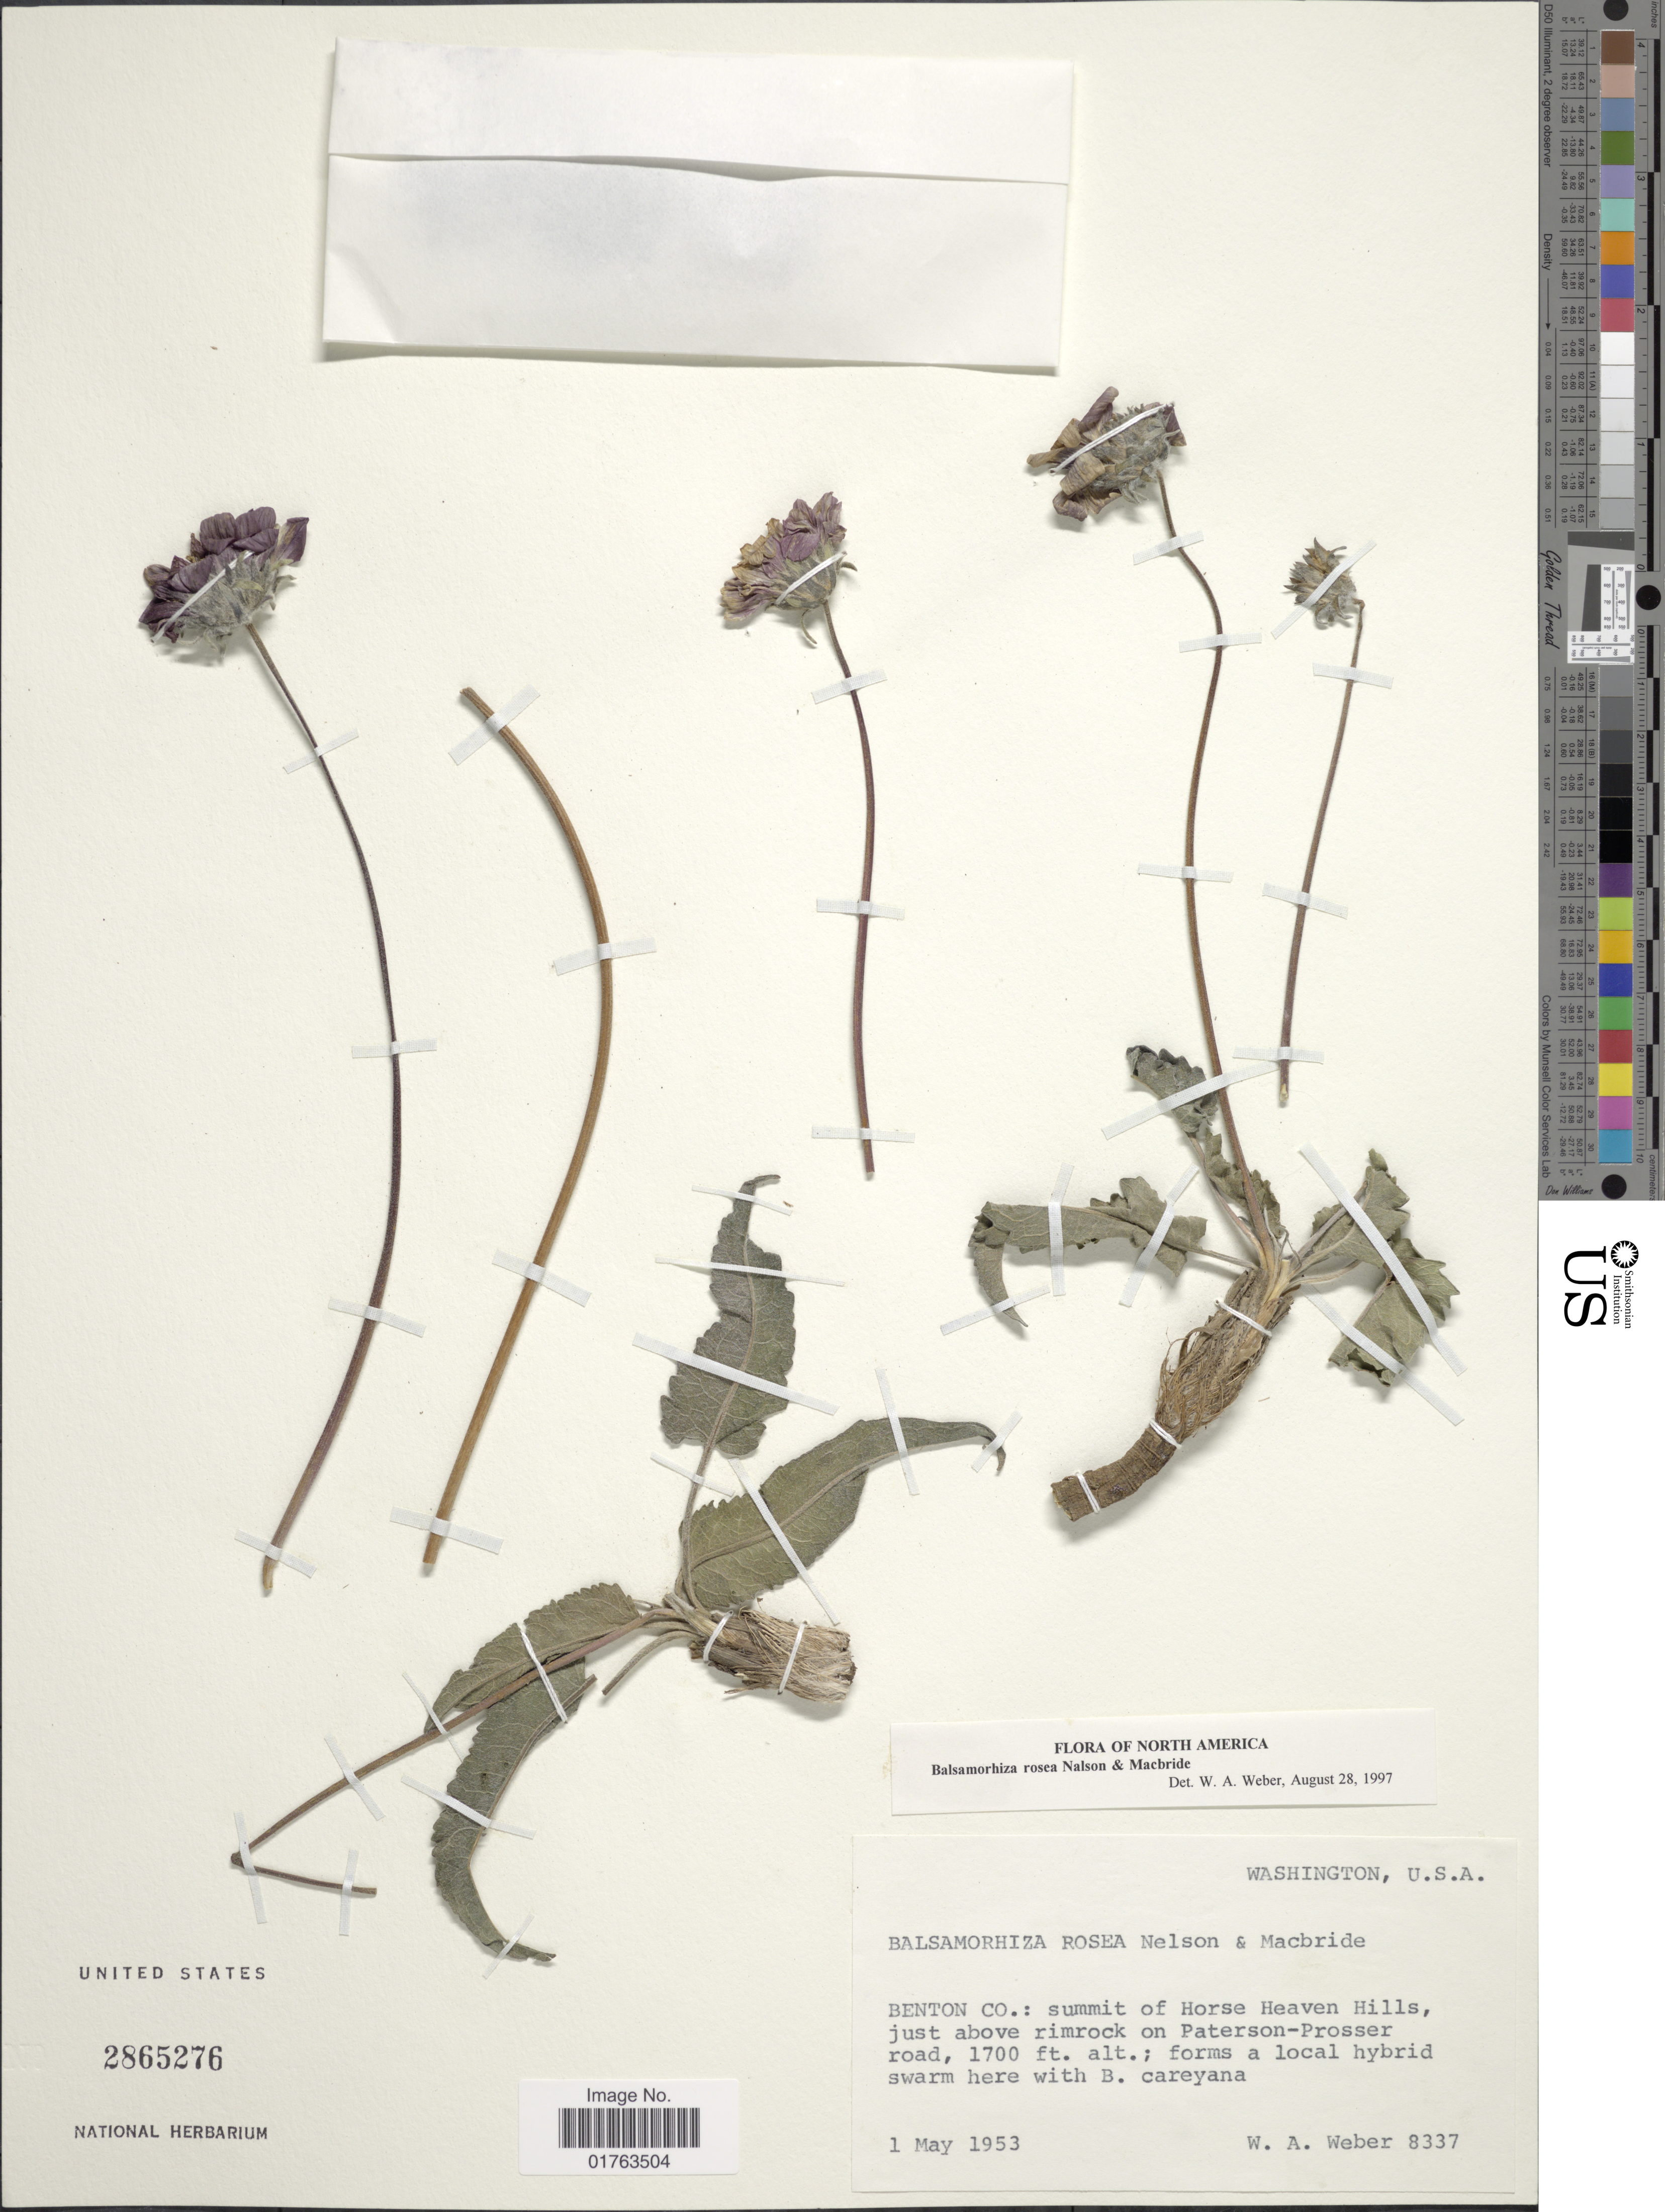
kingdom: Plantae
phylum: Tracheophyta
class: Magnoliopsida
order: Asterales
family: Asteraceae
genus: Balsamorhiza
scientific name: Balsamorhiza rosea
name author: A. Nelson & J.F. Macbr.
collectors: W. A. Weber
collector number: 8337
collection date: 1953-05-01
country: United States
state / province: Washington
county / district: Benton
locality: Benton Co.: summit of Horse Heaven Hills, just above rimrock on Paterson-Prosser road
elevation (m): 518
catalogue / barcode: US 2865276